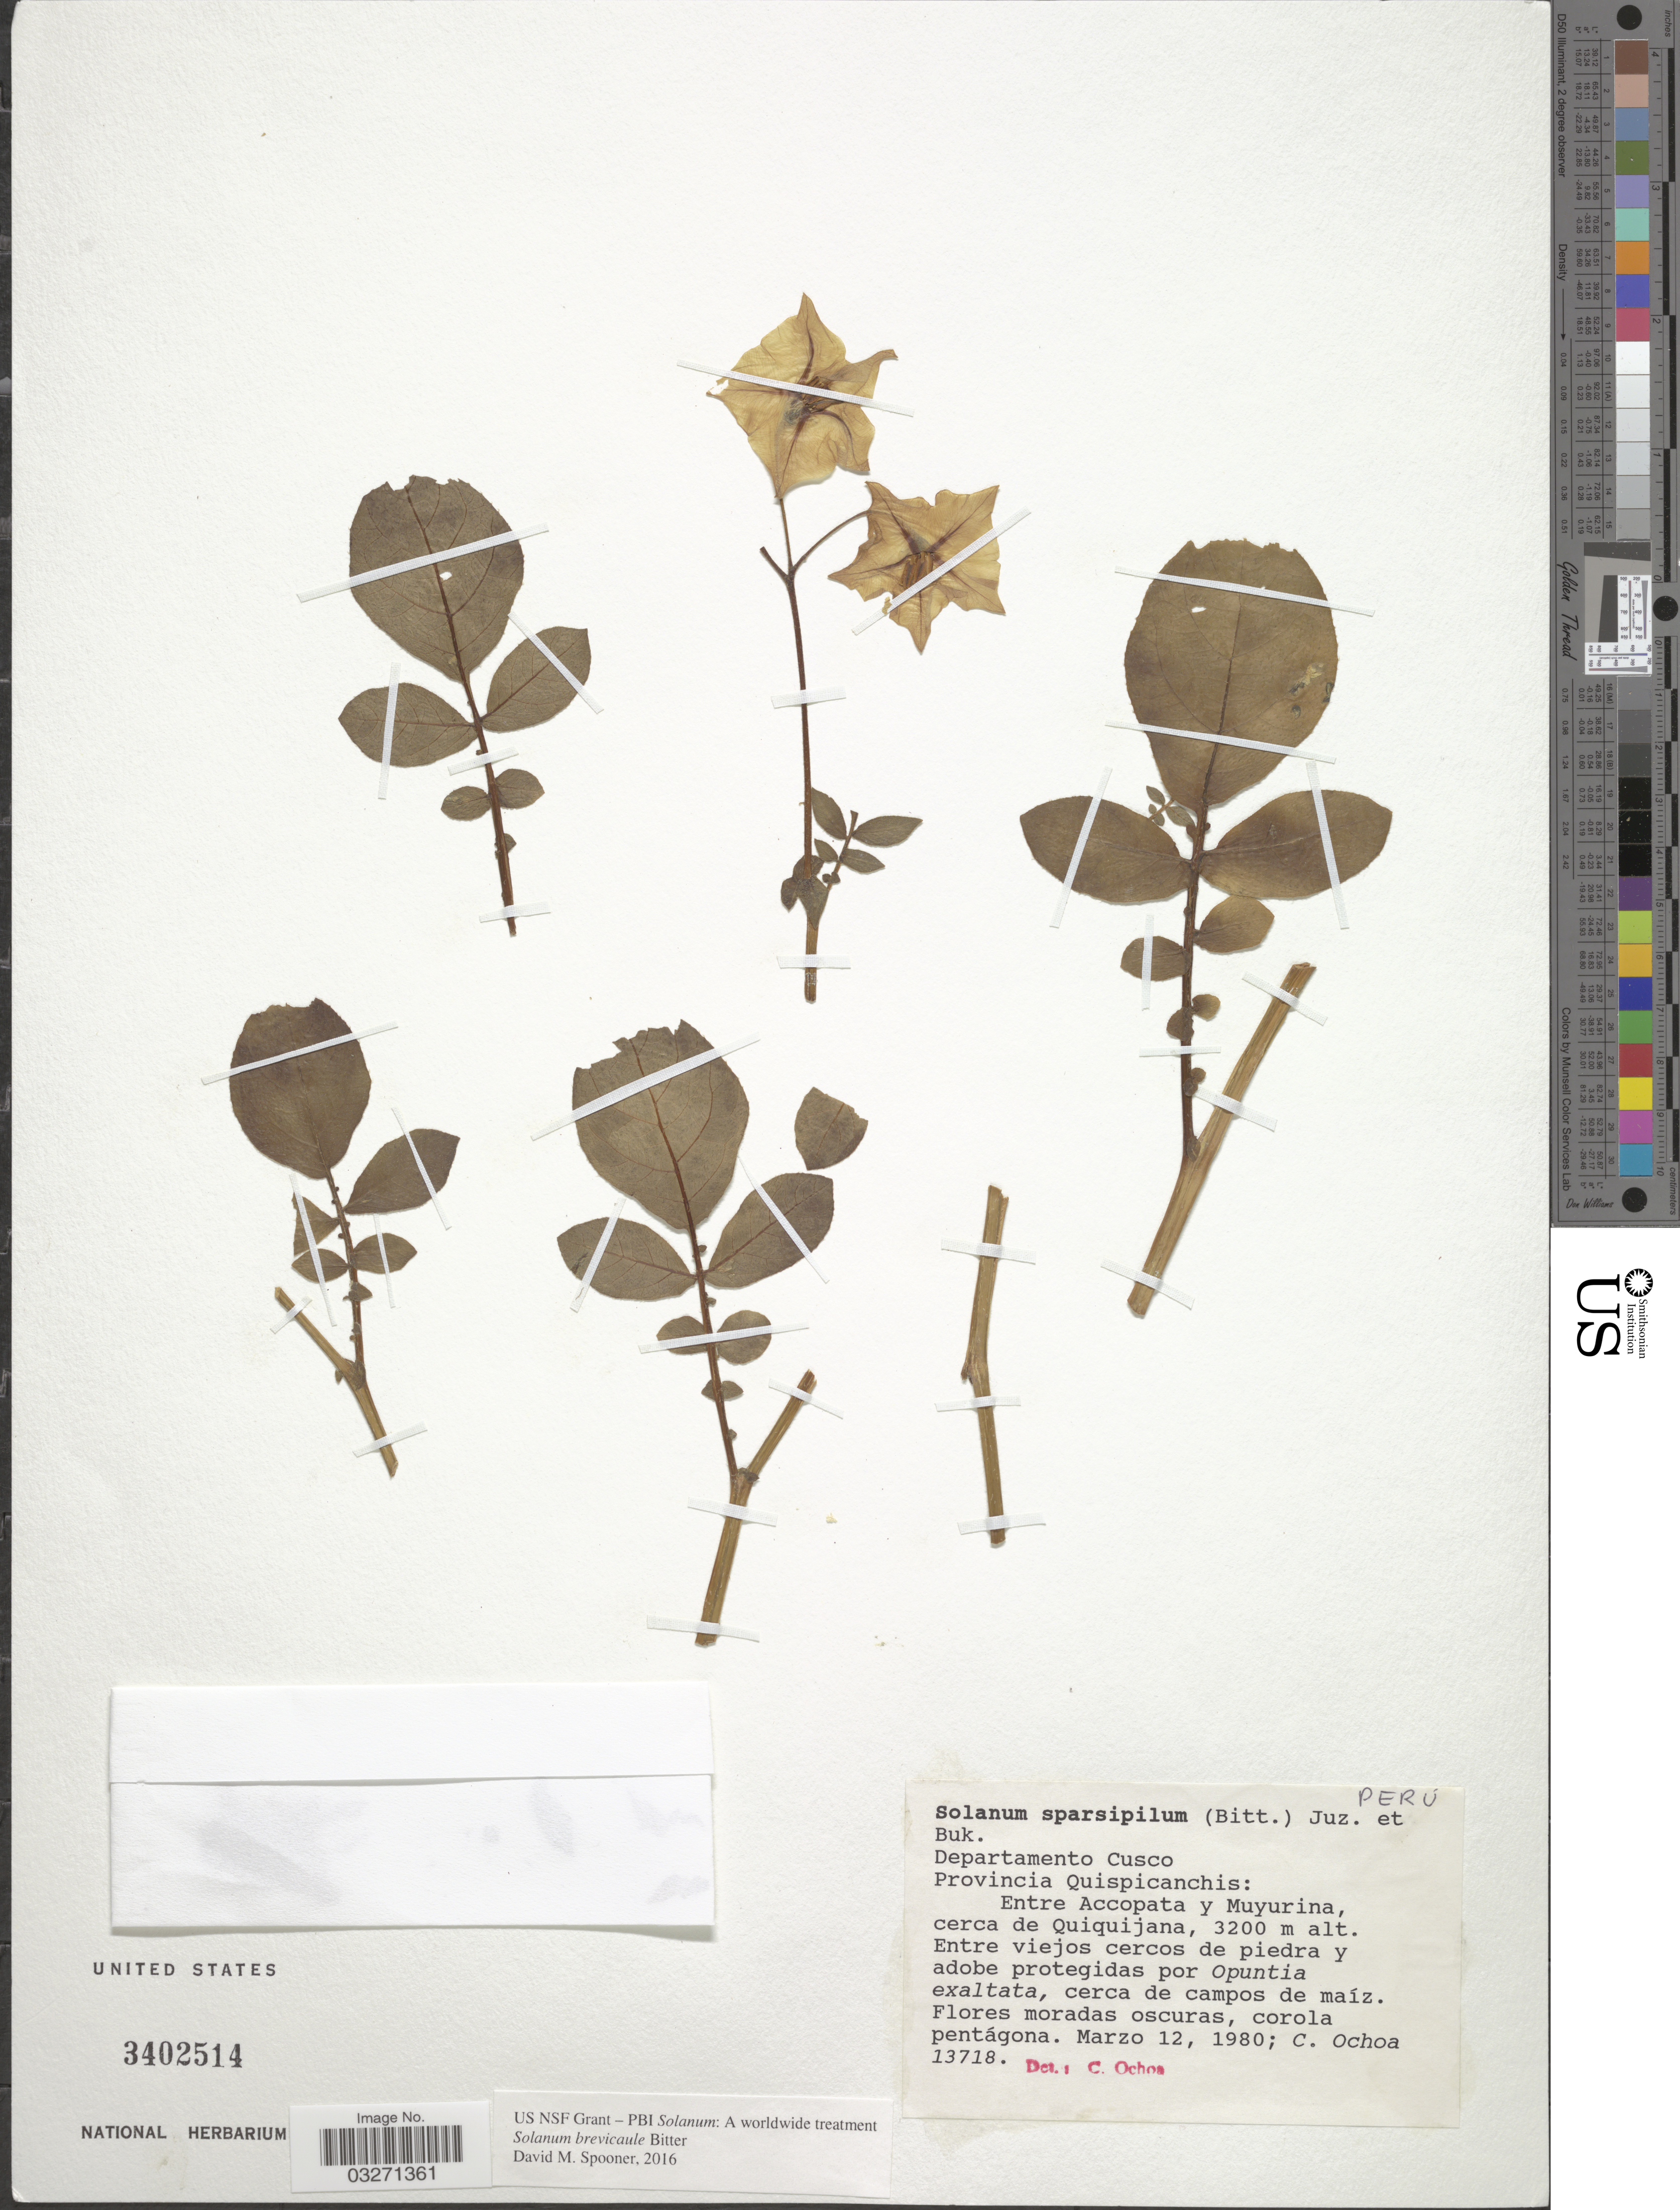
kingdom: Plantae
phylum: Tracheophyta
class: Magnoliopsida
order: Solanales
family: Solanaceae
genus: Solanum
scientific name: Solanum brevicaule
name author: Bitter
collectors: C. Ochoa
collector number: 13718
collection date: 1980-03-12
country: Peru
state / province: Cusco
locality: Departamento Cusco. Provincia Quispicanchis: Entre Accopata y Muyurina, cerca de Quiquijana.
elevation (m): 3200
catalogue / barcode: US 3402514